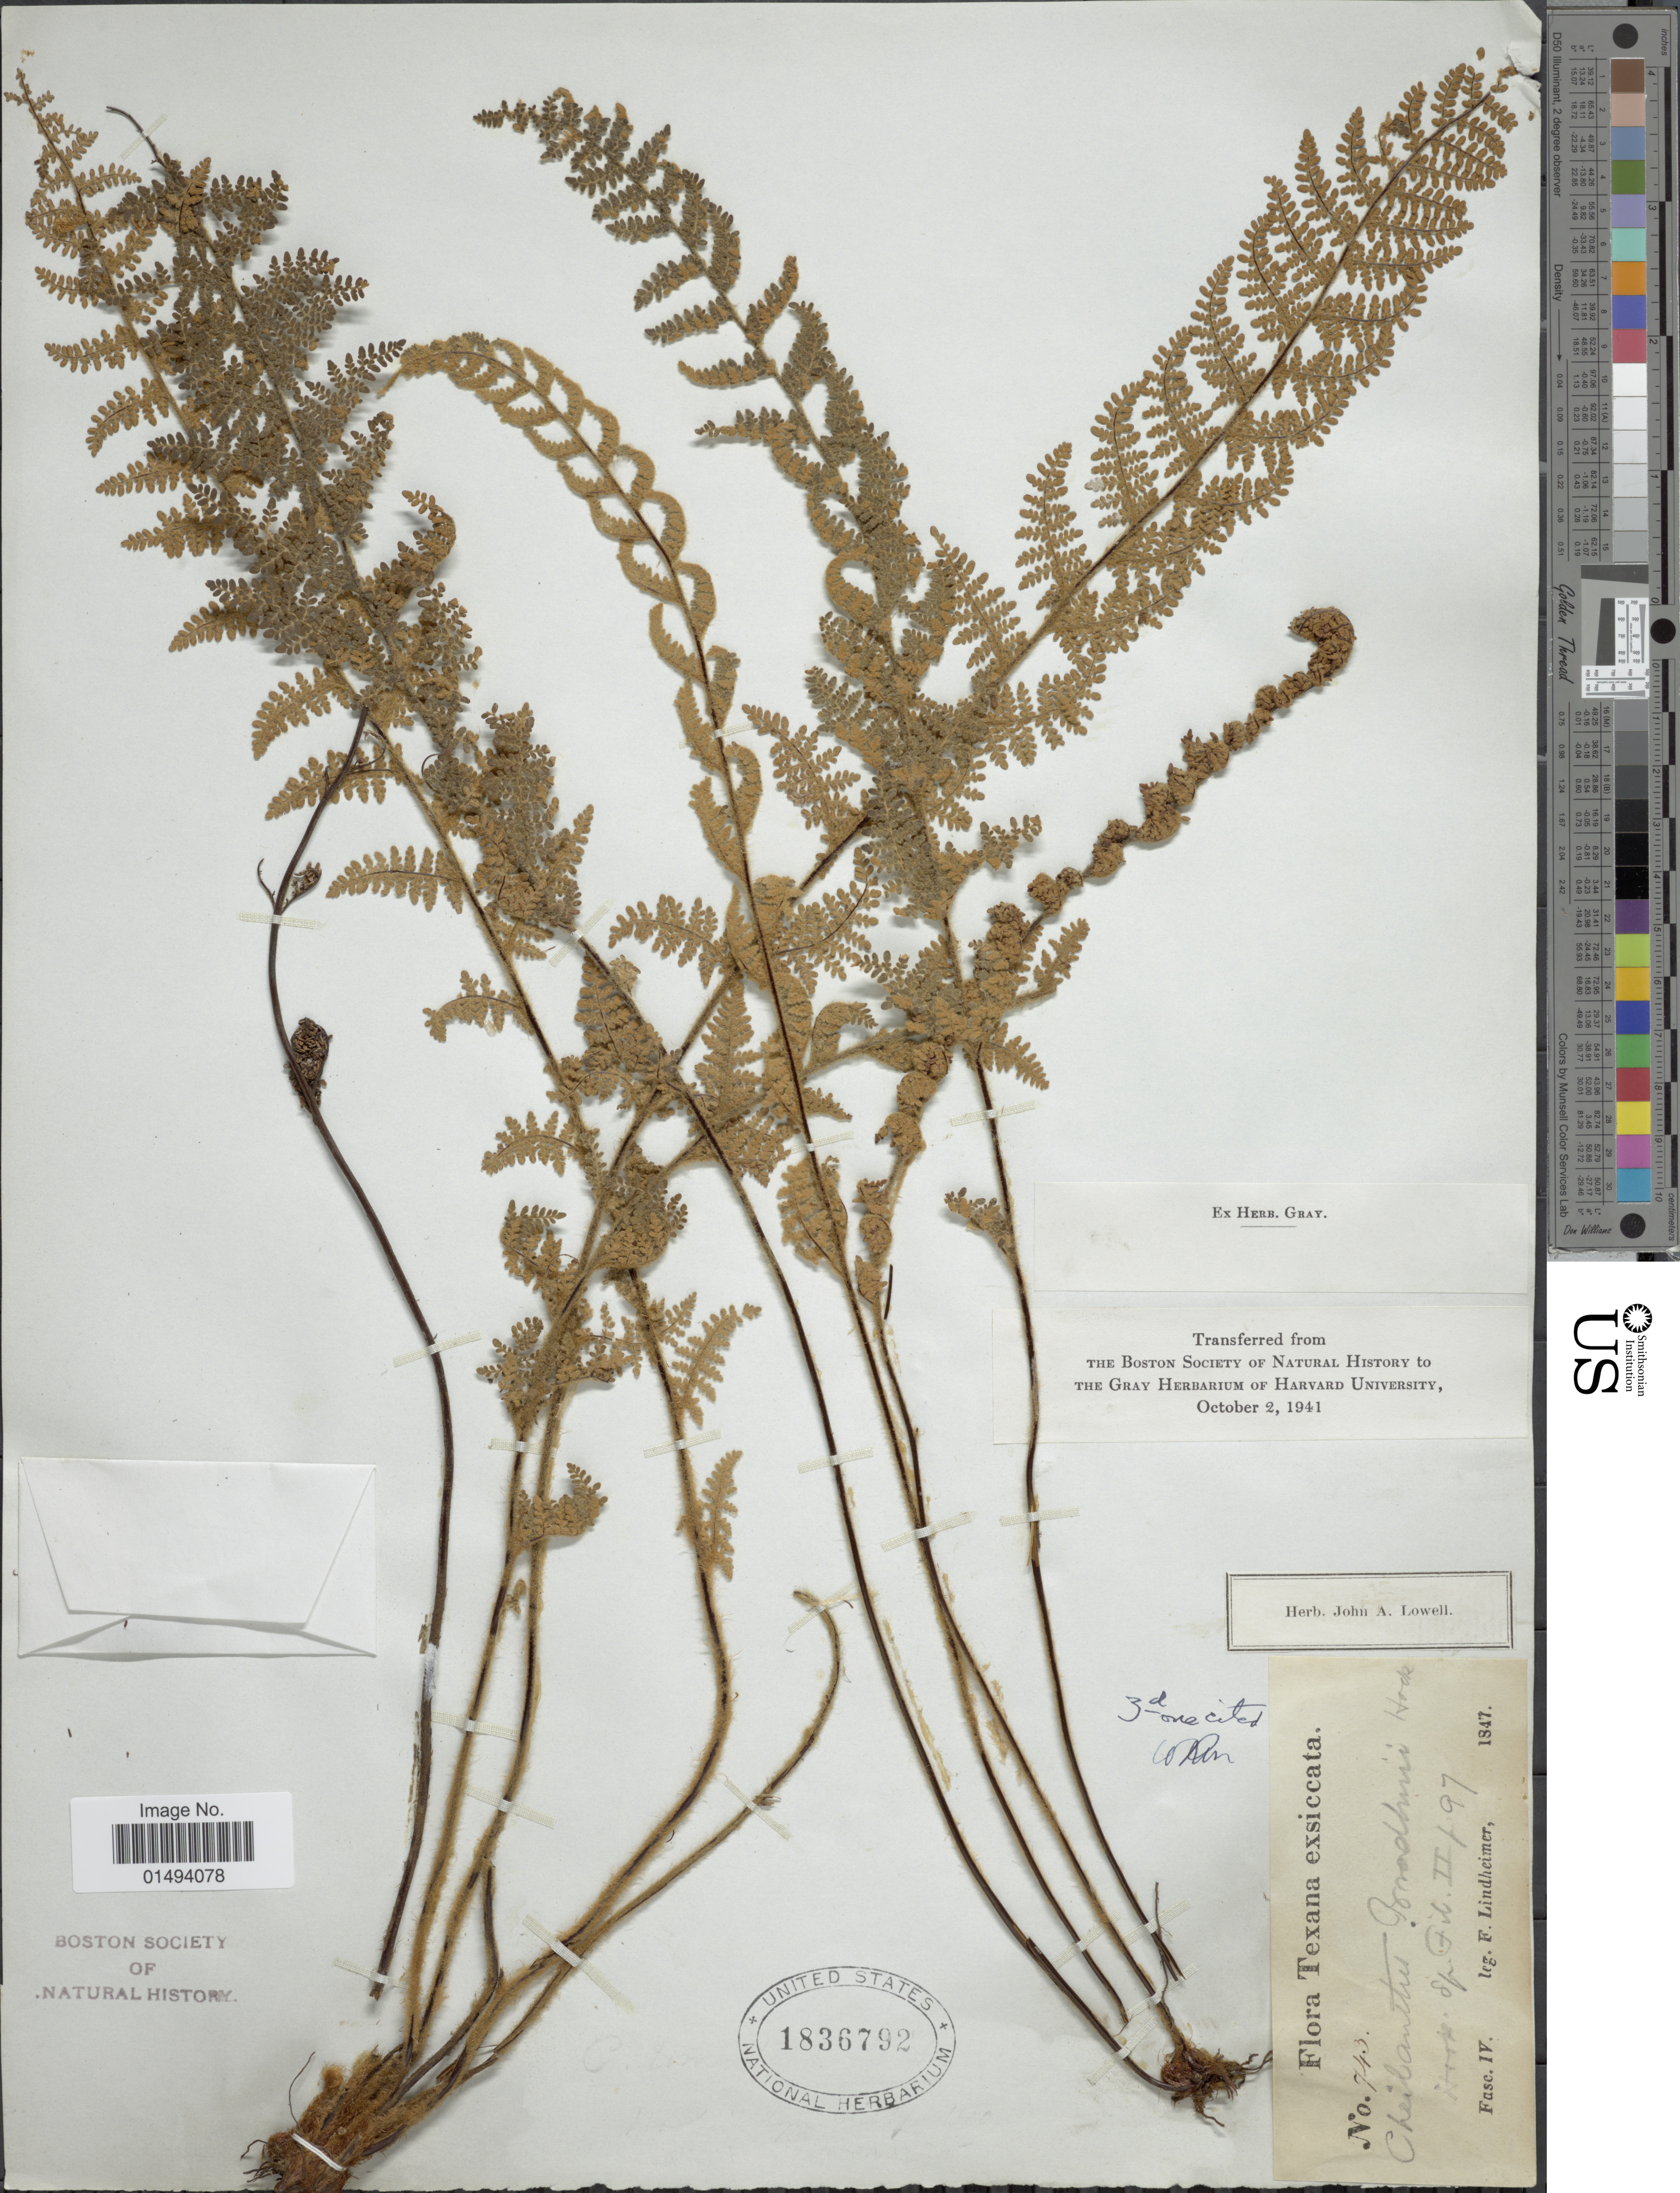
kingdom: Plantae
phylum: Tracheophyta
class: Polypodiopsida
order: Polypodiales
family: Pteridaceae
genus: Myriopteris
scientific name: Myriopteris tomentosa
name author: (Link) Fée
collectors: F. Lindheimer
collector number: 743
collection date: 1847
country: United States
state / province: Texas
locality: Texanan exsiccata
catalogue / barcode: US 1836792